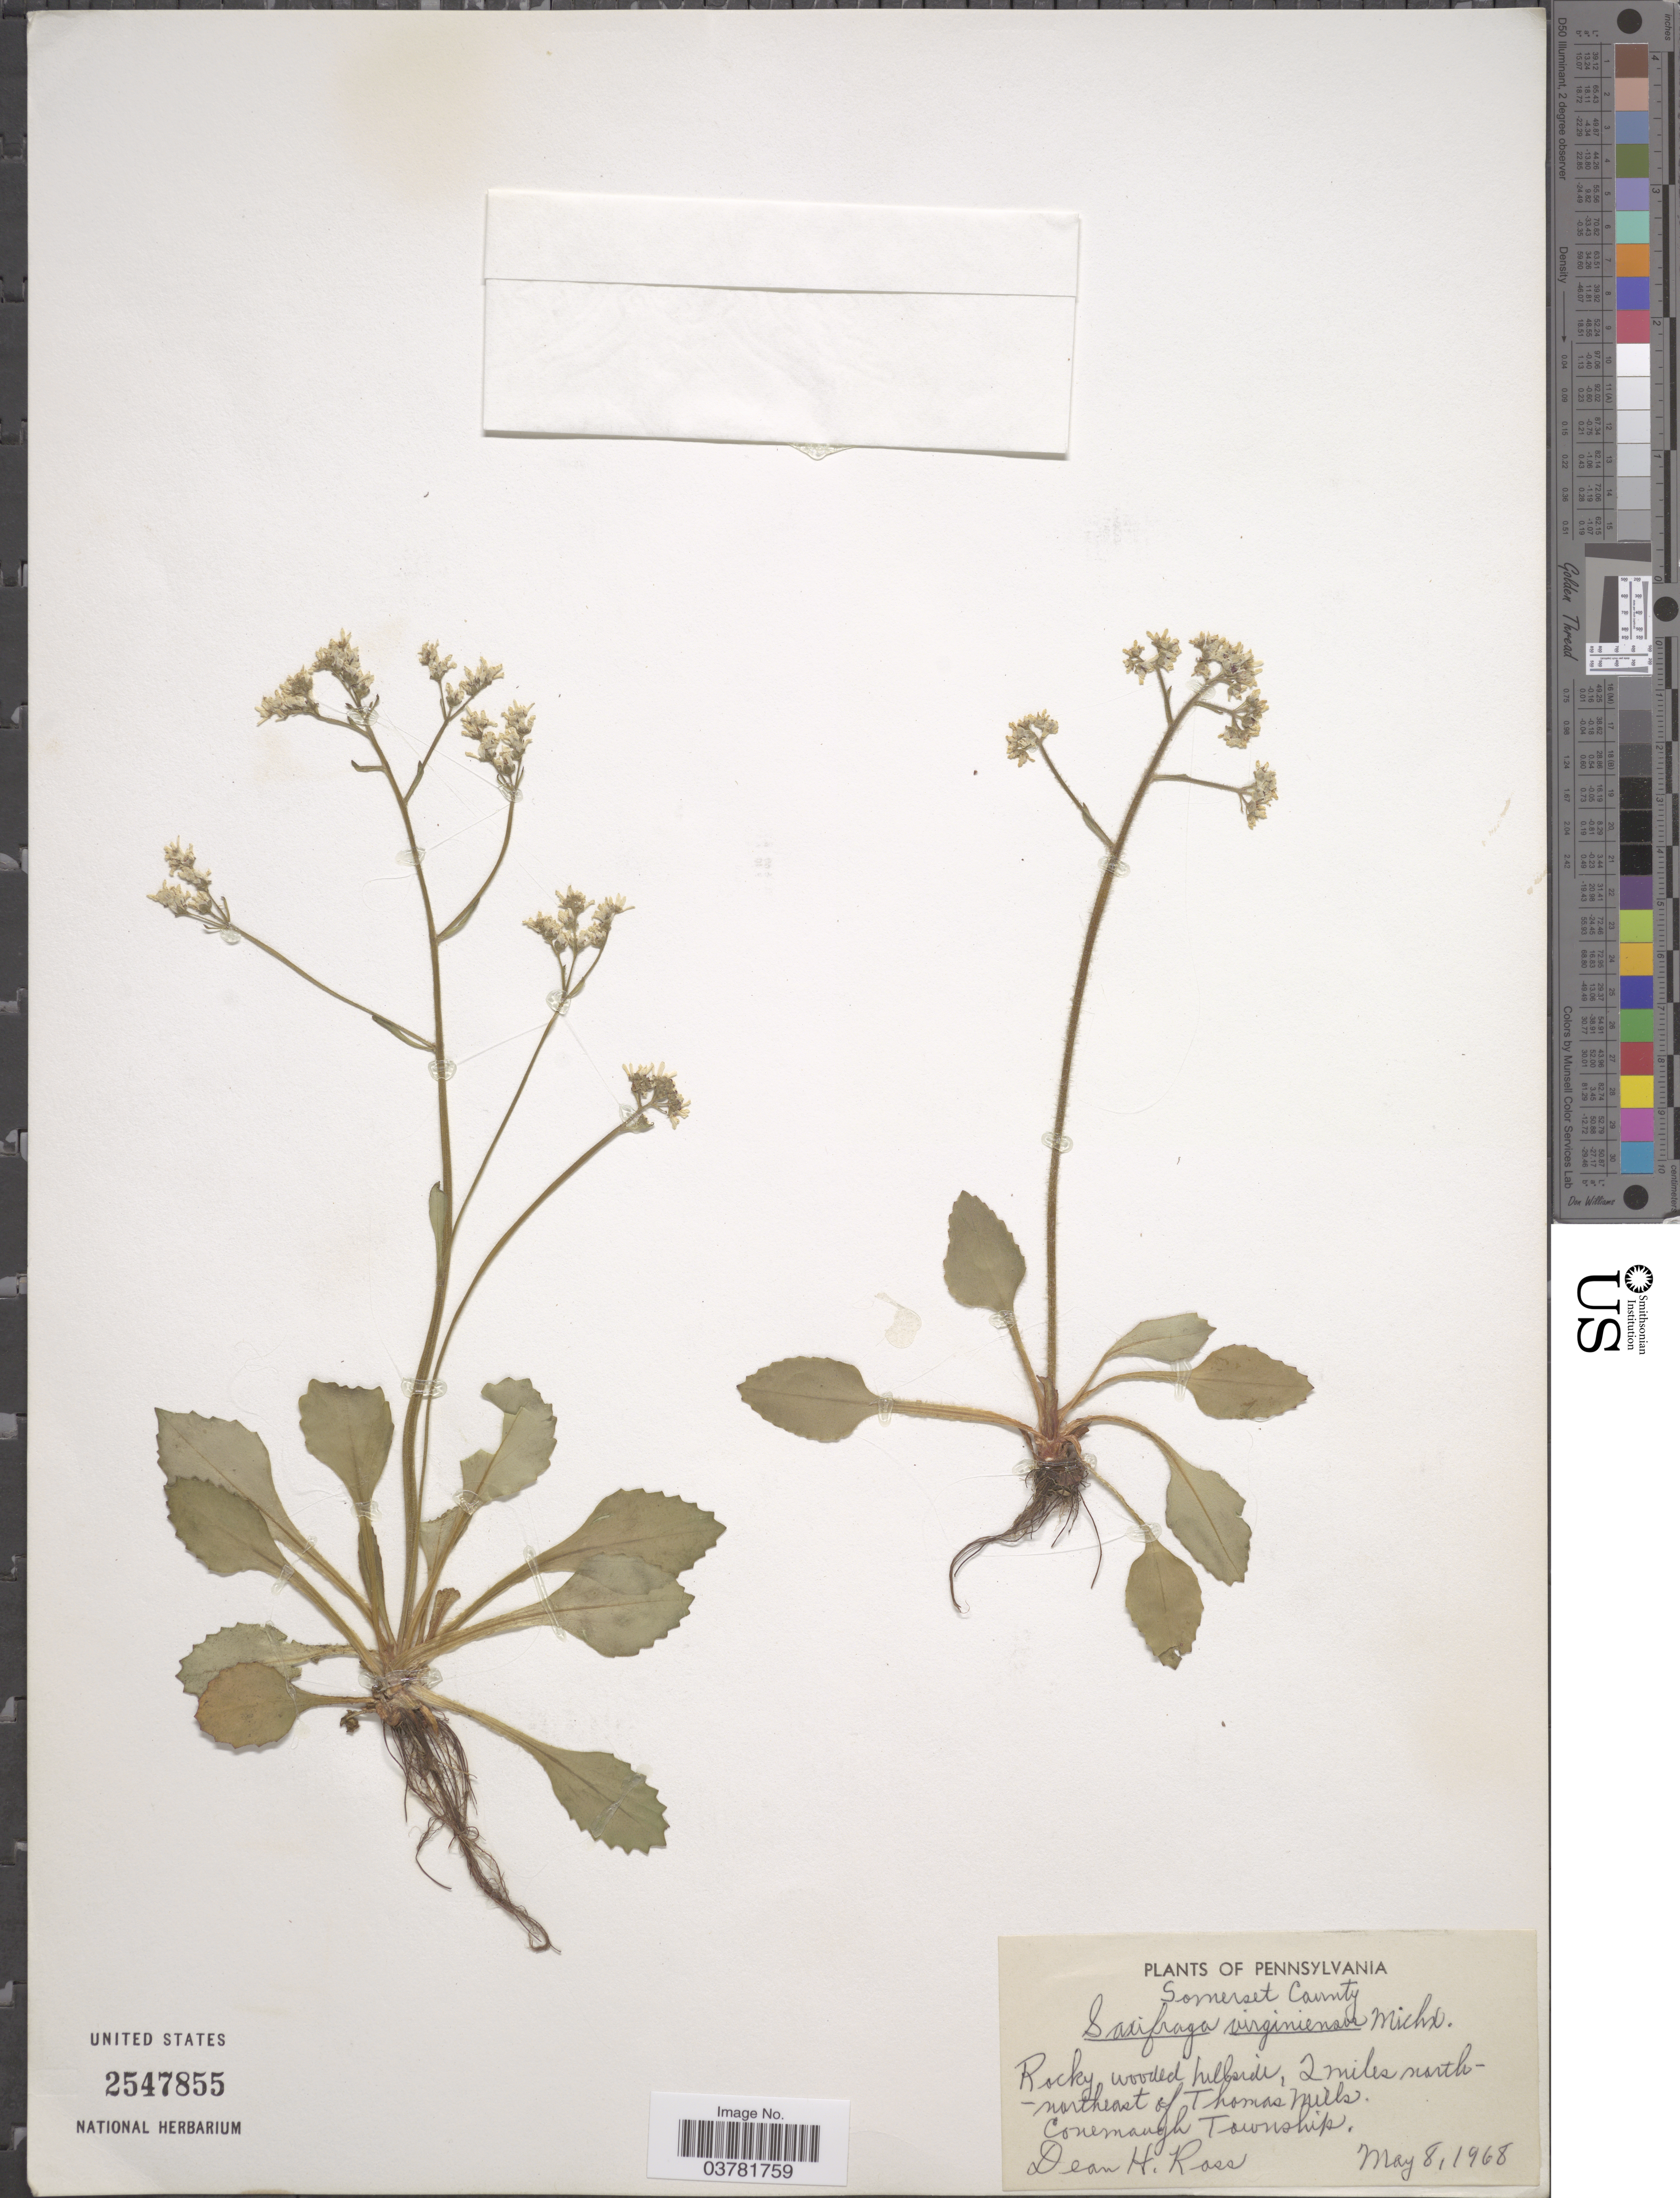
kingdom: Plantae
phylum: Tracheophyta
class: Magnoliopsida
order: Saxifragales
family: Saxifragaceae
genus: Micranthes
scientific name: Micranthes virginiensis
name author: (Michx.) Small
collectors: D. Ross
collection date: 1968-05-08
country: United States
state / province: Pennsylvania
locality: Somerset County. Rocky wooded hillside, 2 miles north-northeast of Thomas Mills. Conemaugh Township.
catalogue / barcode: US 2547855